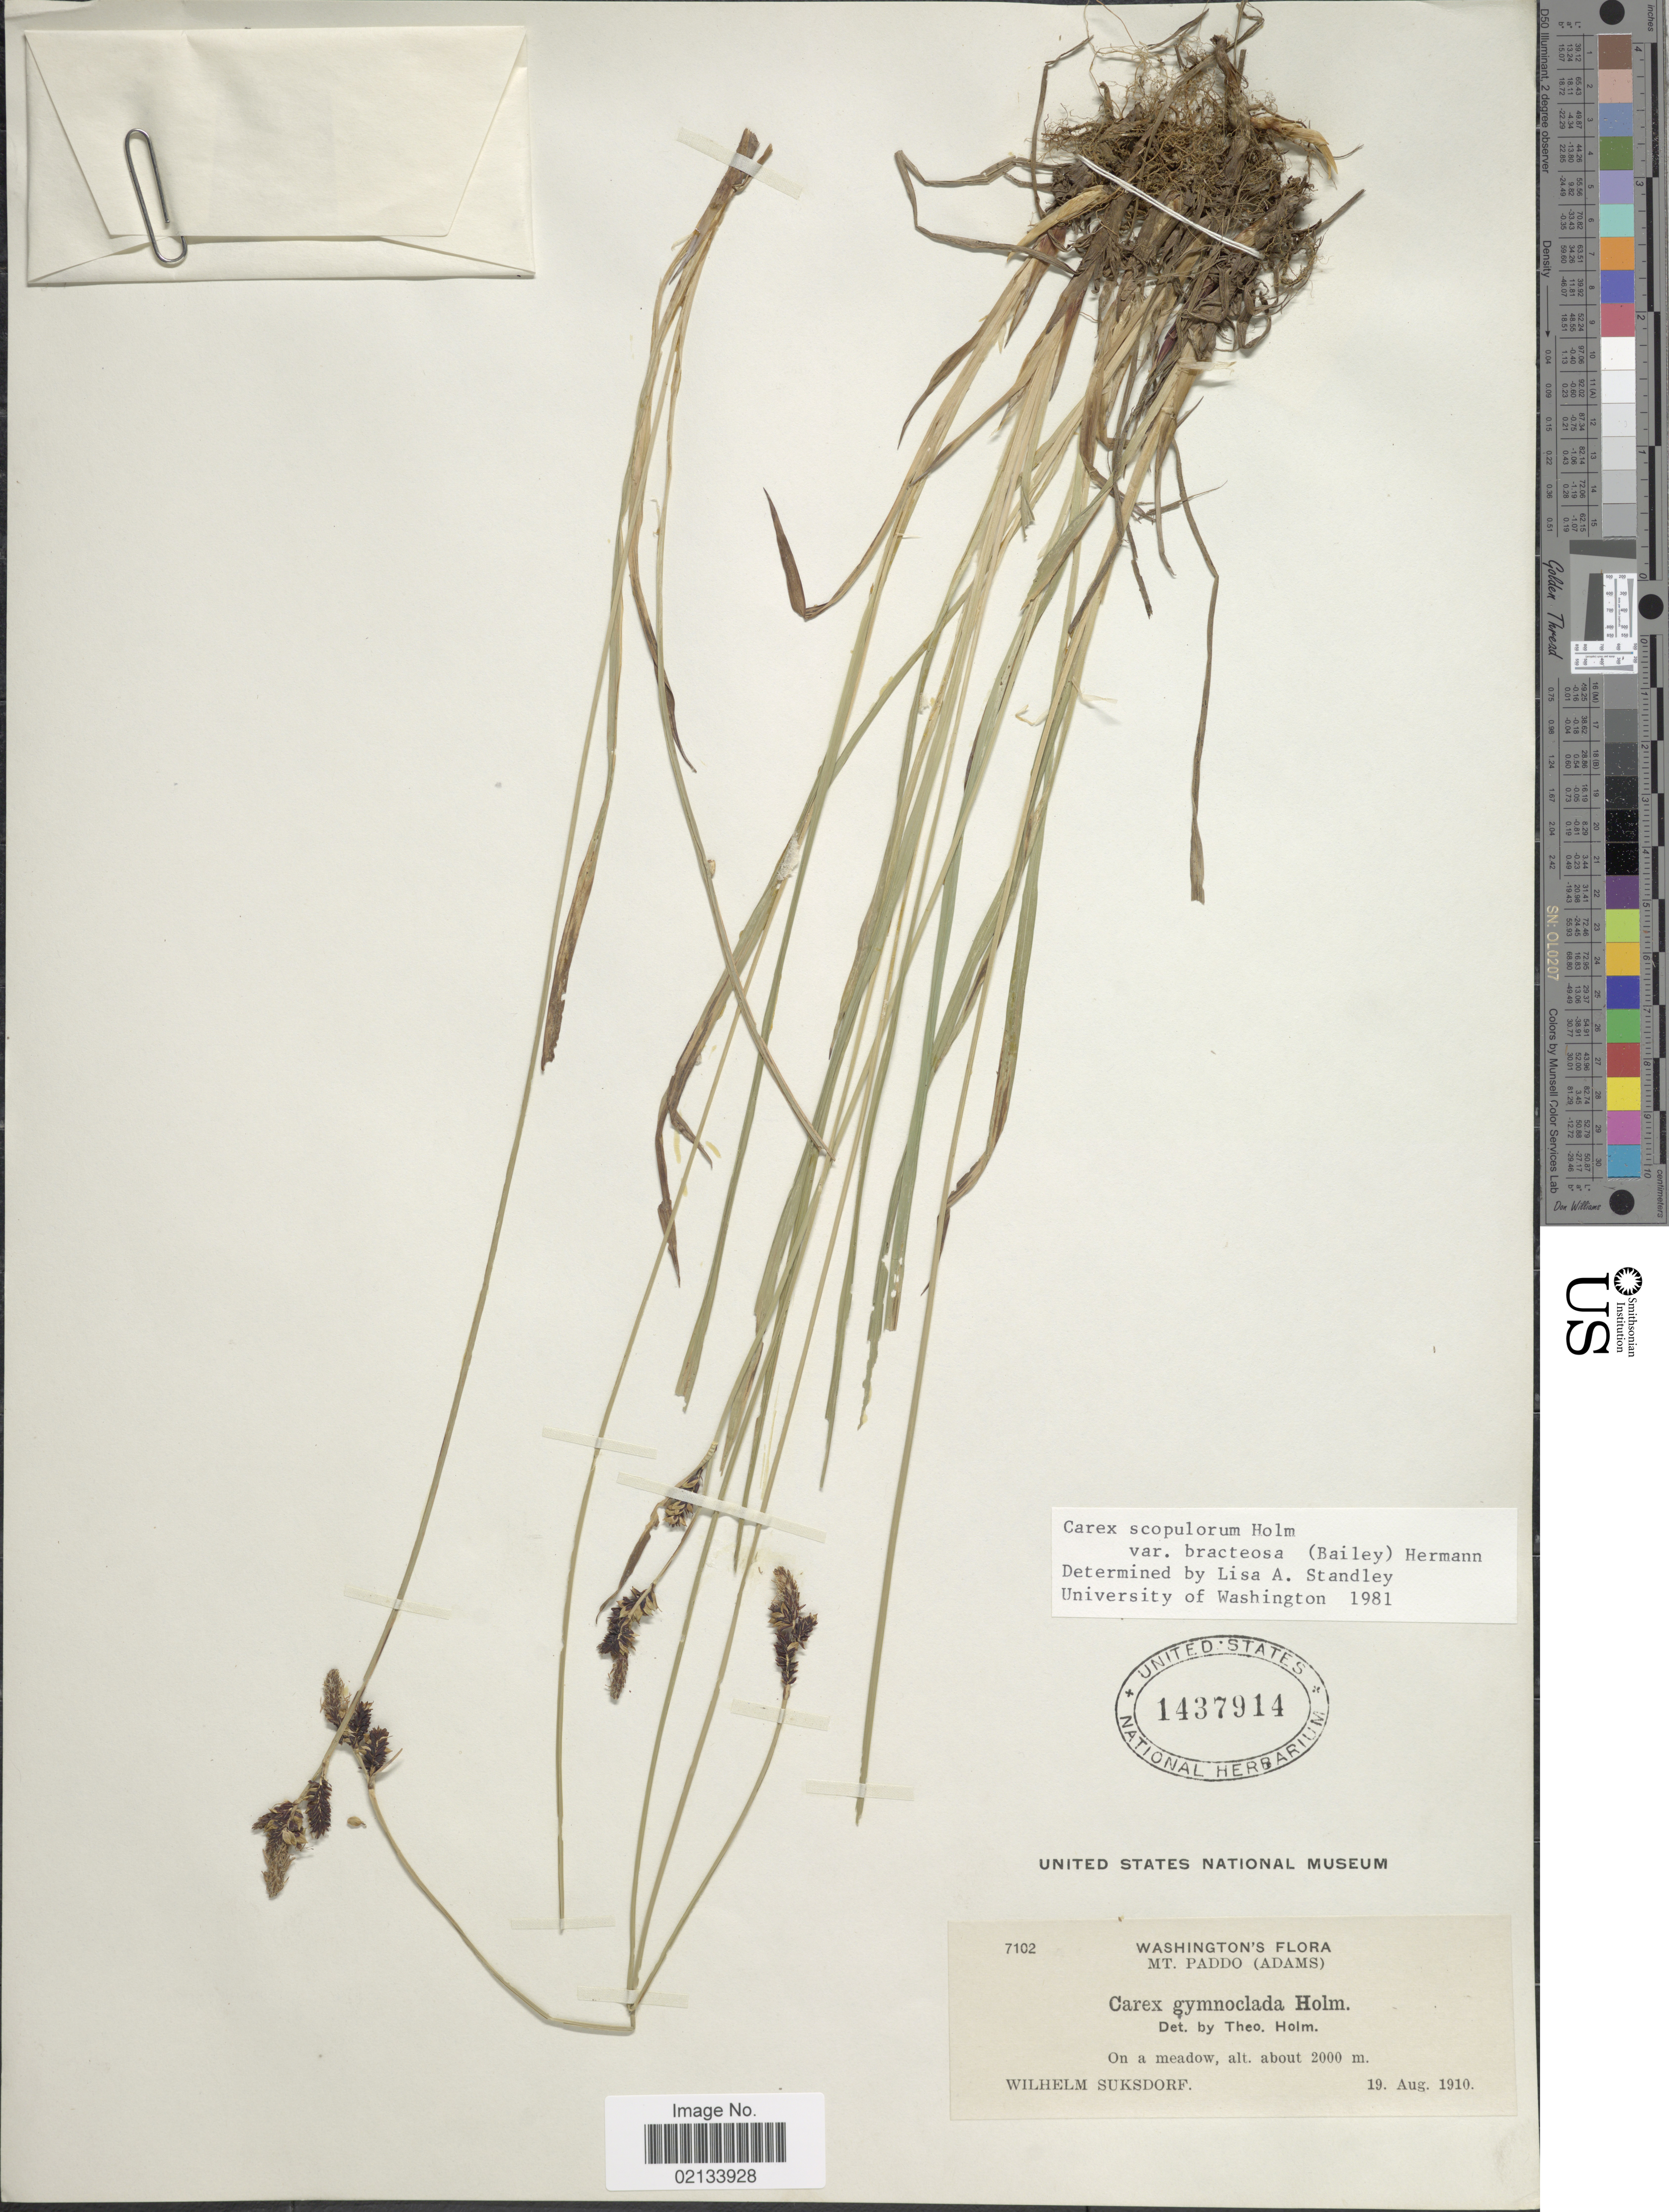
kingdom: Plantae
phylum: Tracheophyta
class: Liliopsida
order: Poales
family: Cyperaceae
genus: Carex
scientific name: Carex scopulorum var. bracteosa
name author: (L.H. Bailey) F.J. Herm.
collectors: W. N. Suksdorf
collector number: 7102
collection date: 1910-08-19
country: United States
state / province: Washington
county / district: Skamania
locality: Mt. Paddo (Adam), on a meadow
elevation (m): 2000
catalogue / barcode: US 1437914